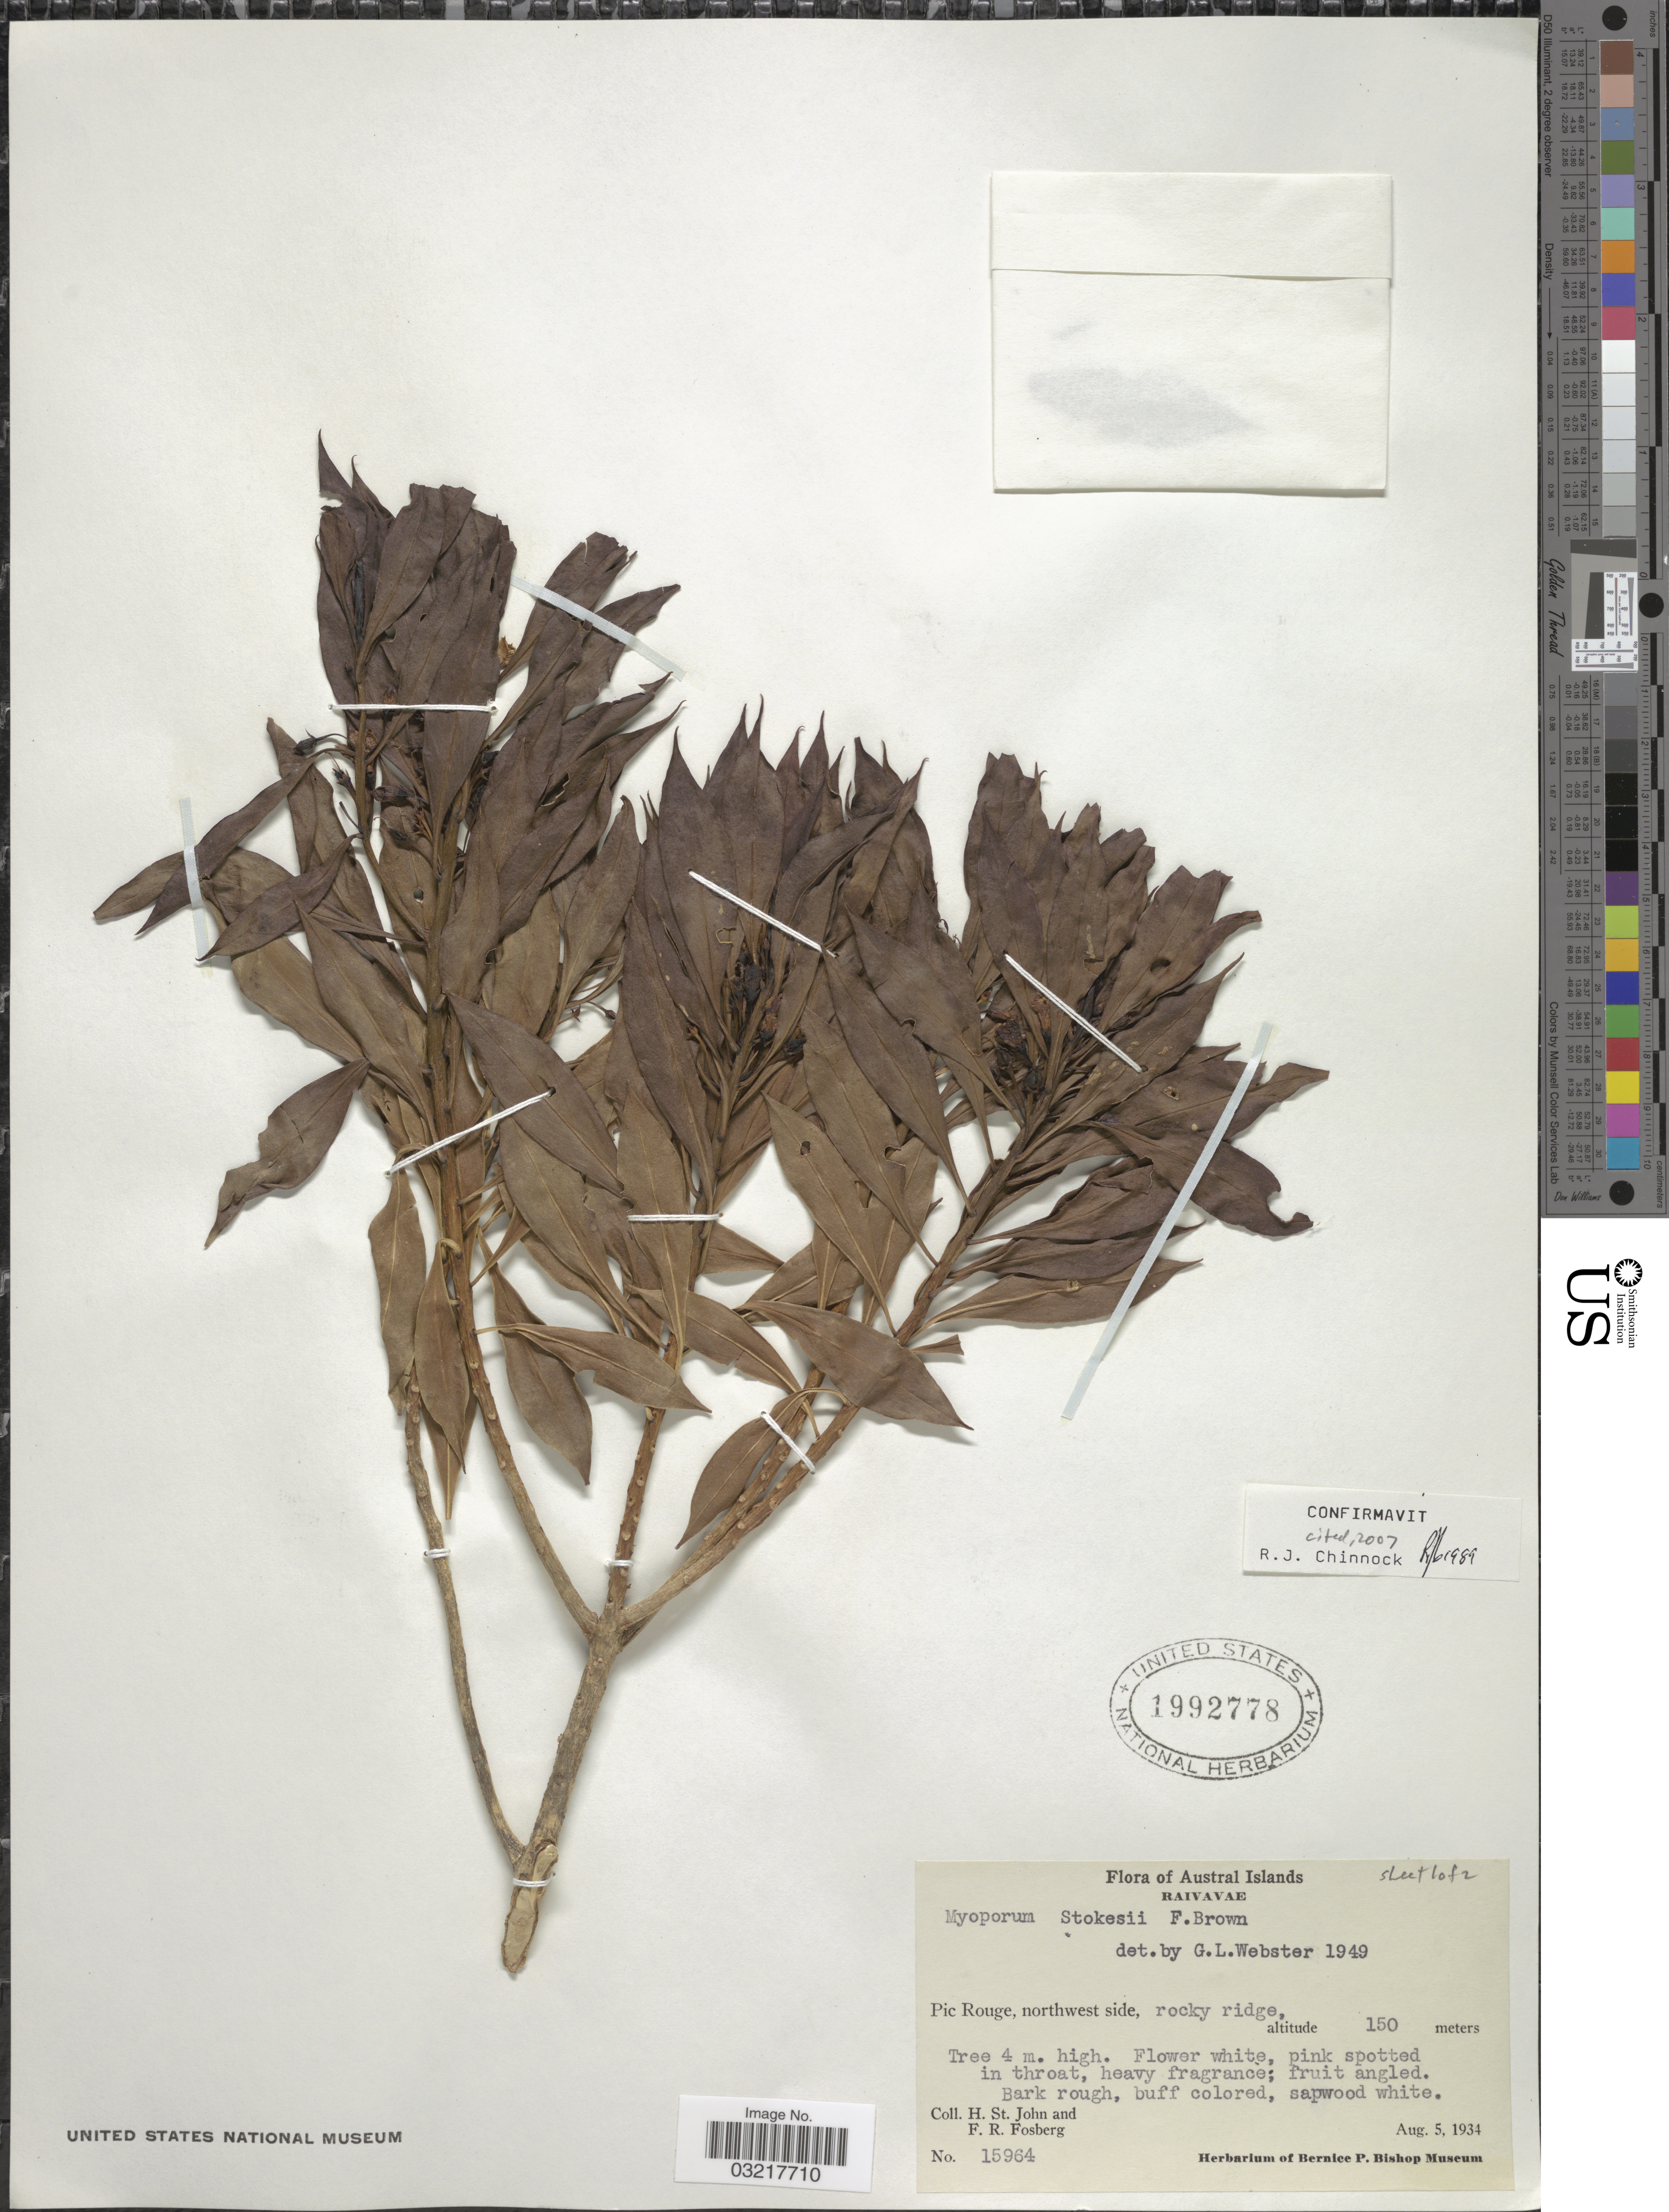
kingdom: Plantae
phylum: Tracheophyta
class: Magnoliopsida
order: Lamiales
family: Scrophulariaceae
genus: Myoporum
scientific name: Myoporum stokesii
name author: F. Br.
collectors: H. St. John & F. R. Fosberg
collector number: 15964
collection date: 1934-08-05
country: French Polynesia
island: Raivavae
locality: Austral Islands. Raivavae. Pic Rouge, northwest side.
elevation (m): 150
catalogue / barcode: US 1992778